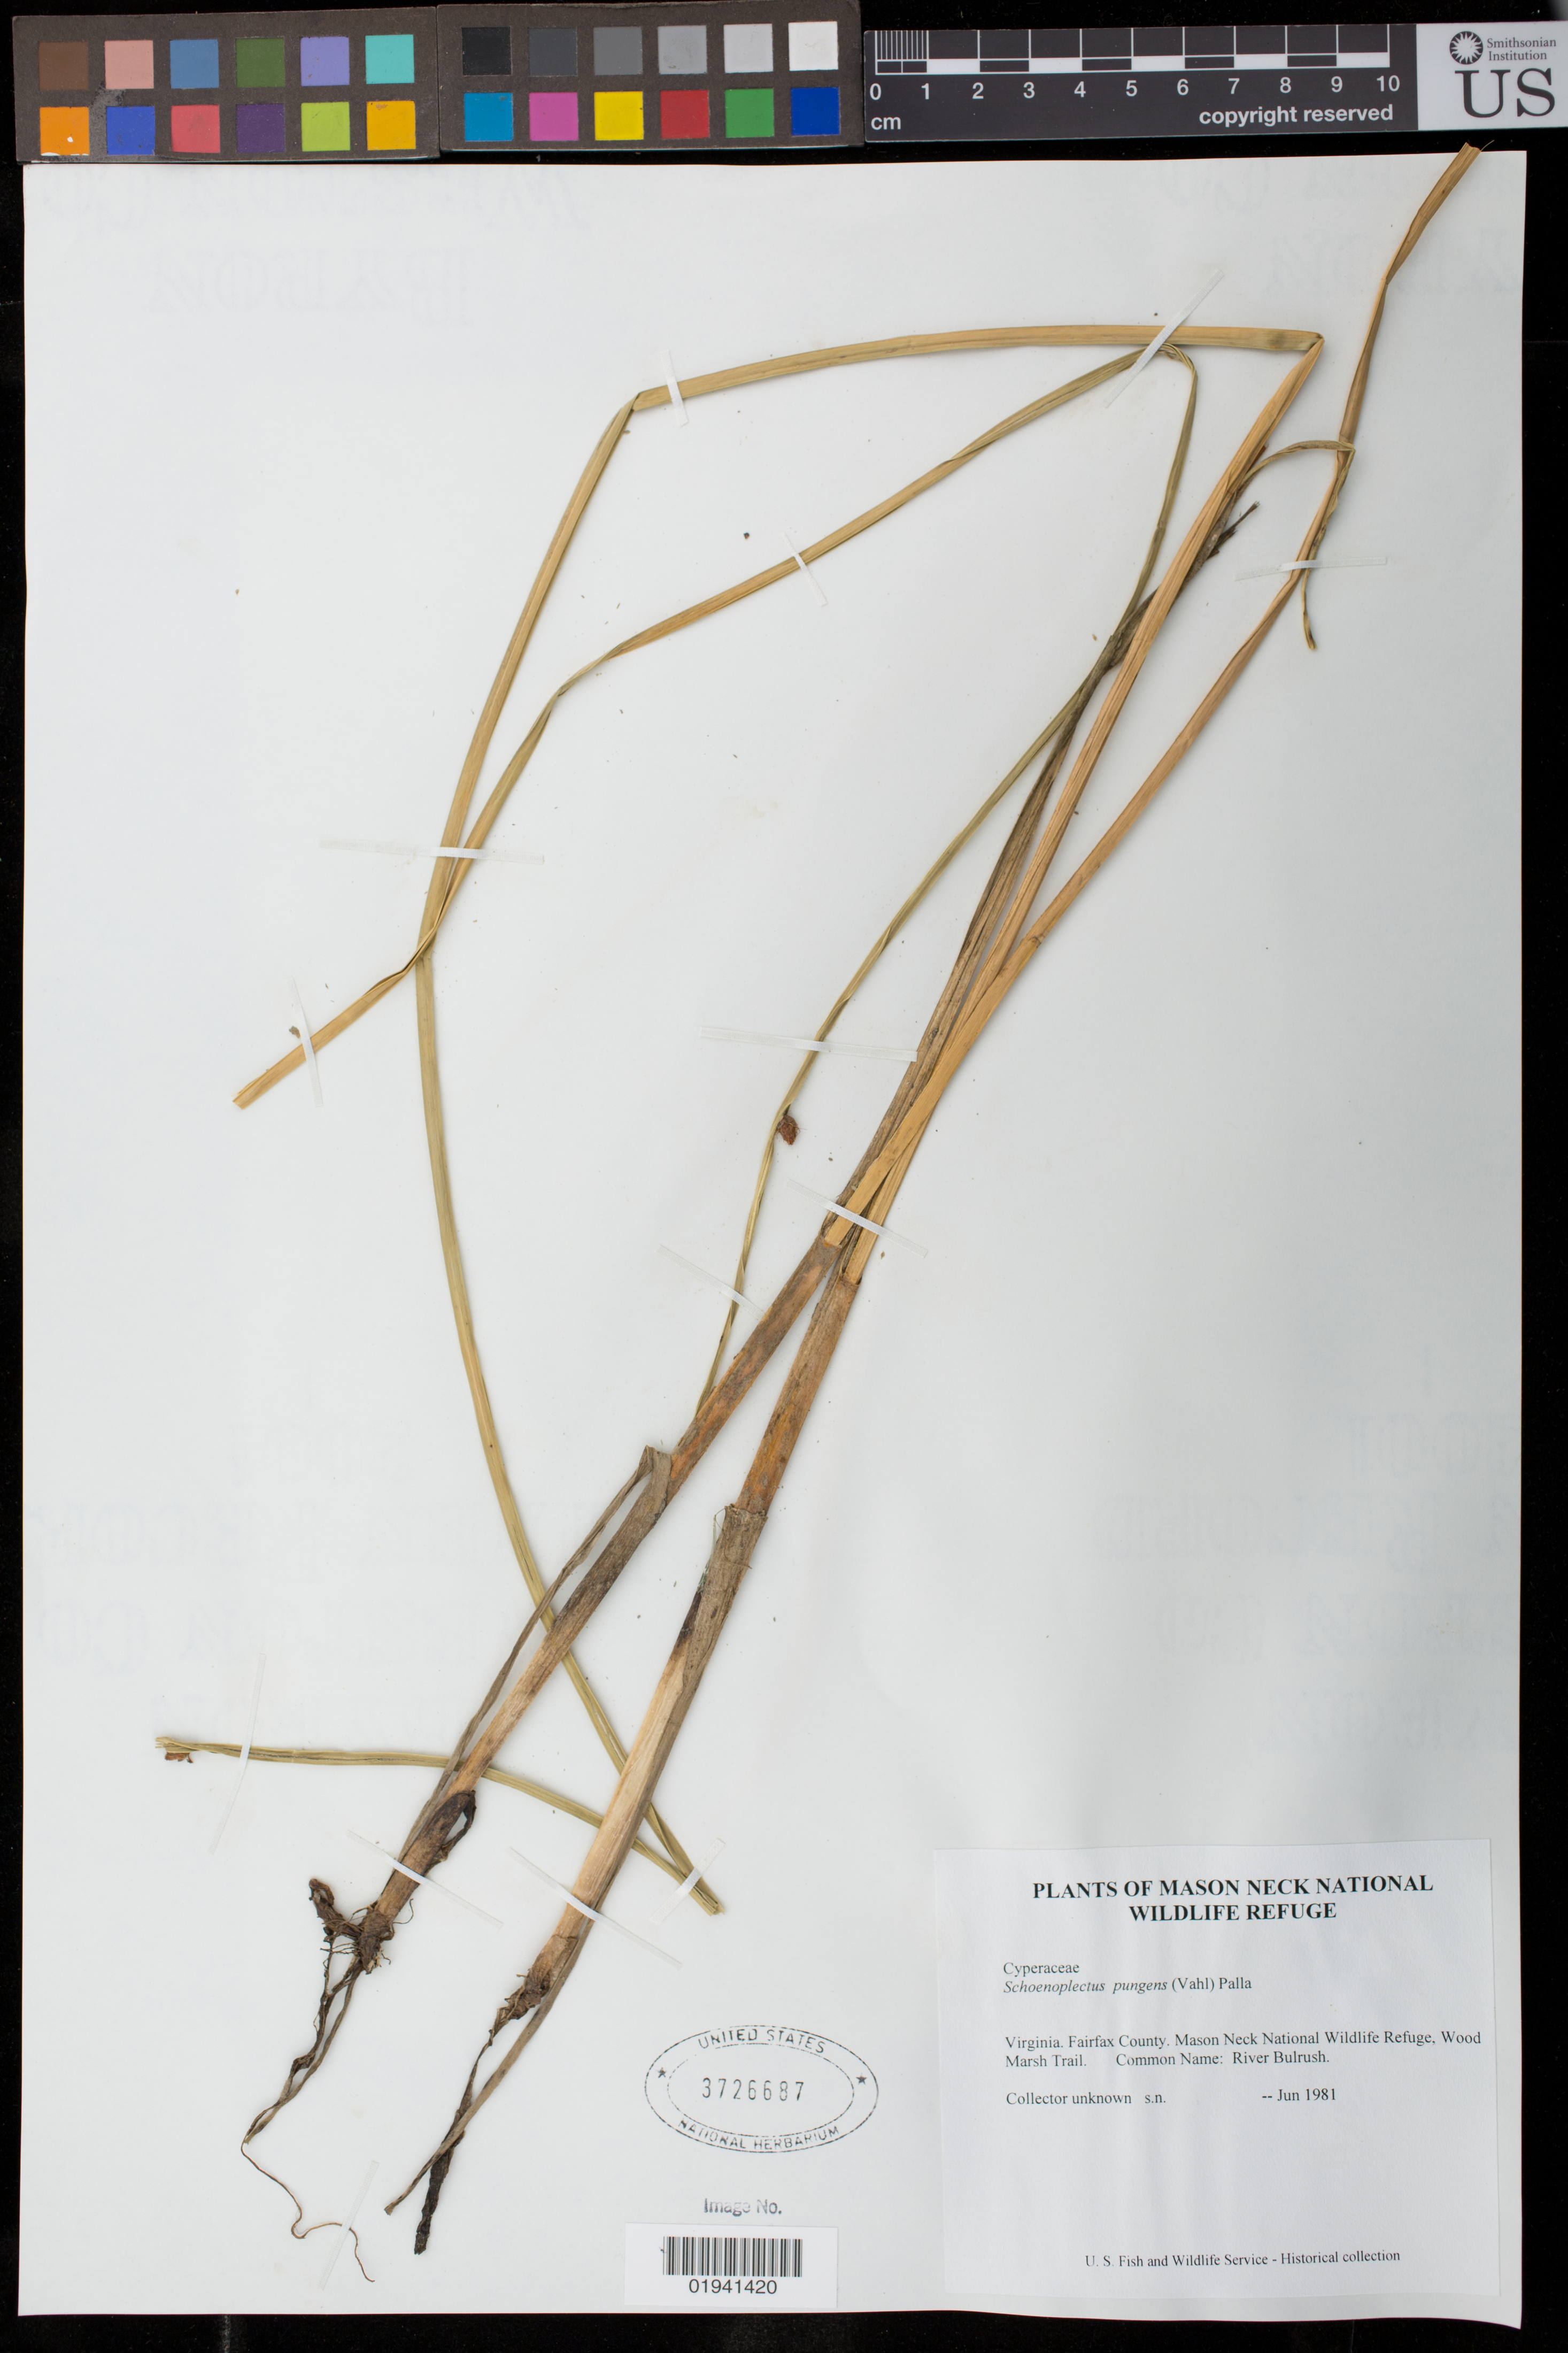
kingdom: Plantae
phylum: Tracheophyta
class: Liliopsida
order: Poales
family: Cyperaceae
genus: Schoenoplectus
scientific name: Schoenoplectus pungens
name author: (Vahl) Palla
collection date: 1981-06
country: United States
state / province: Virginia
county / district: Fairfax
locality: Mason Neck National Wildlife Refuge, Wood Marsh Trail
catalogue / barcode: US 3726687